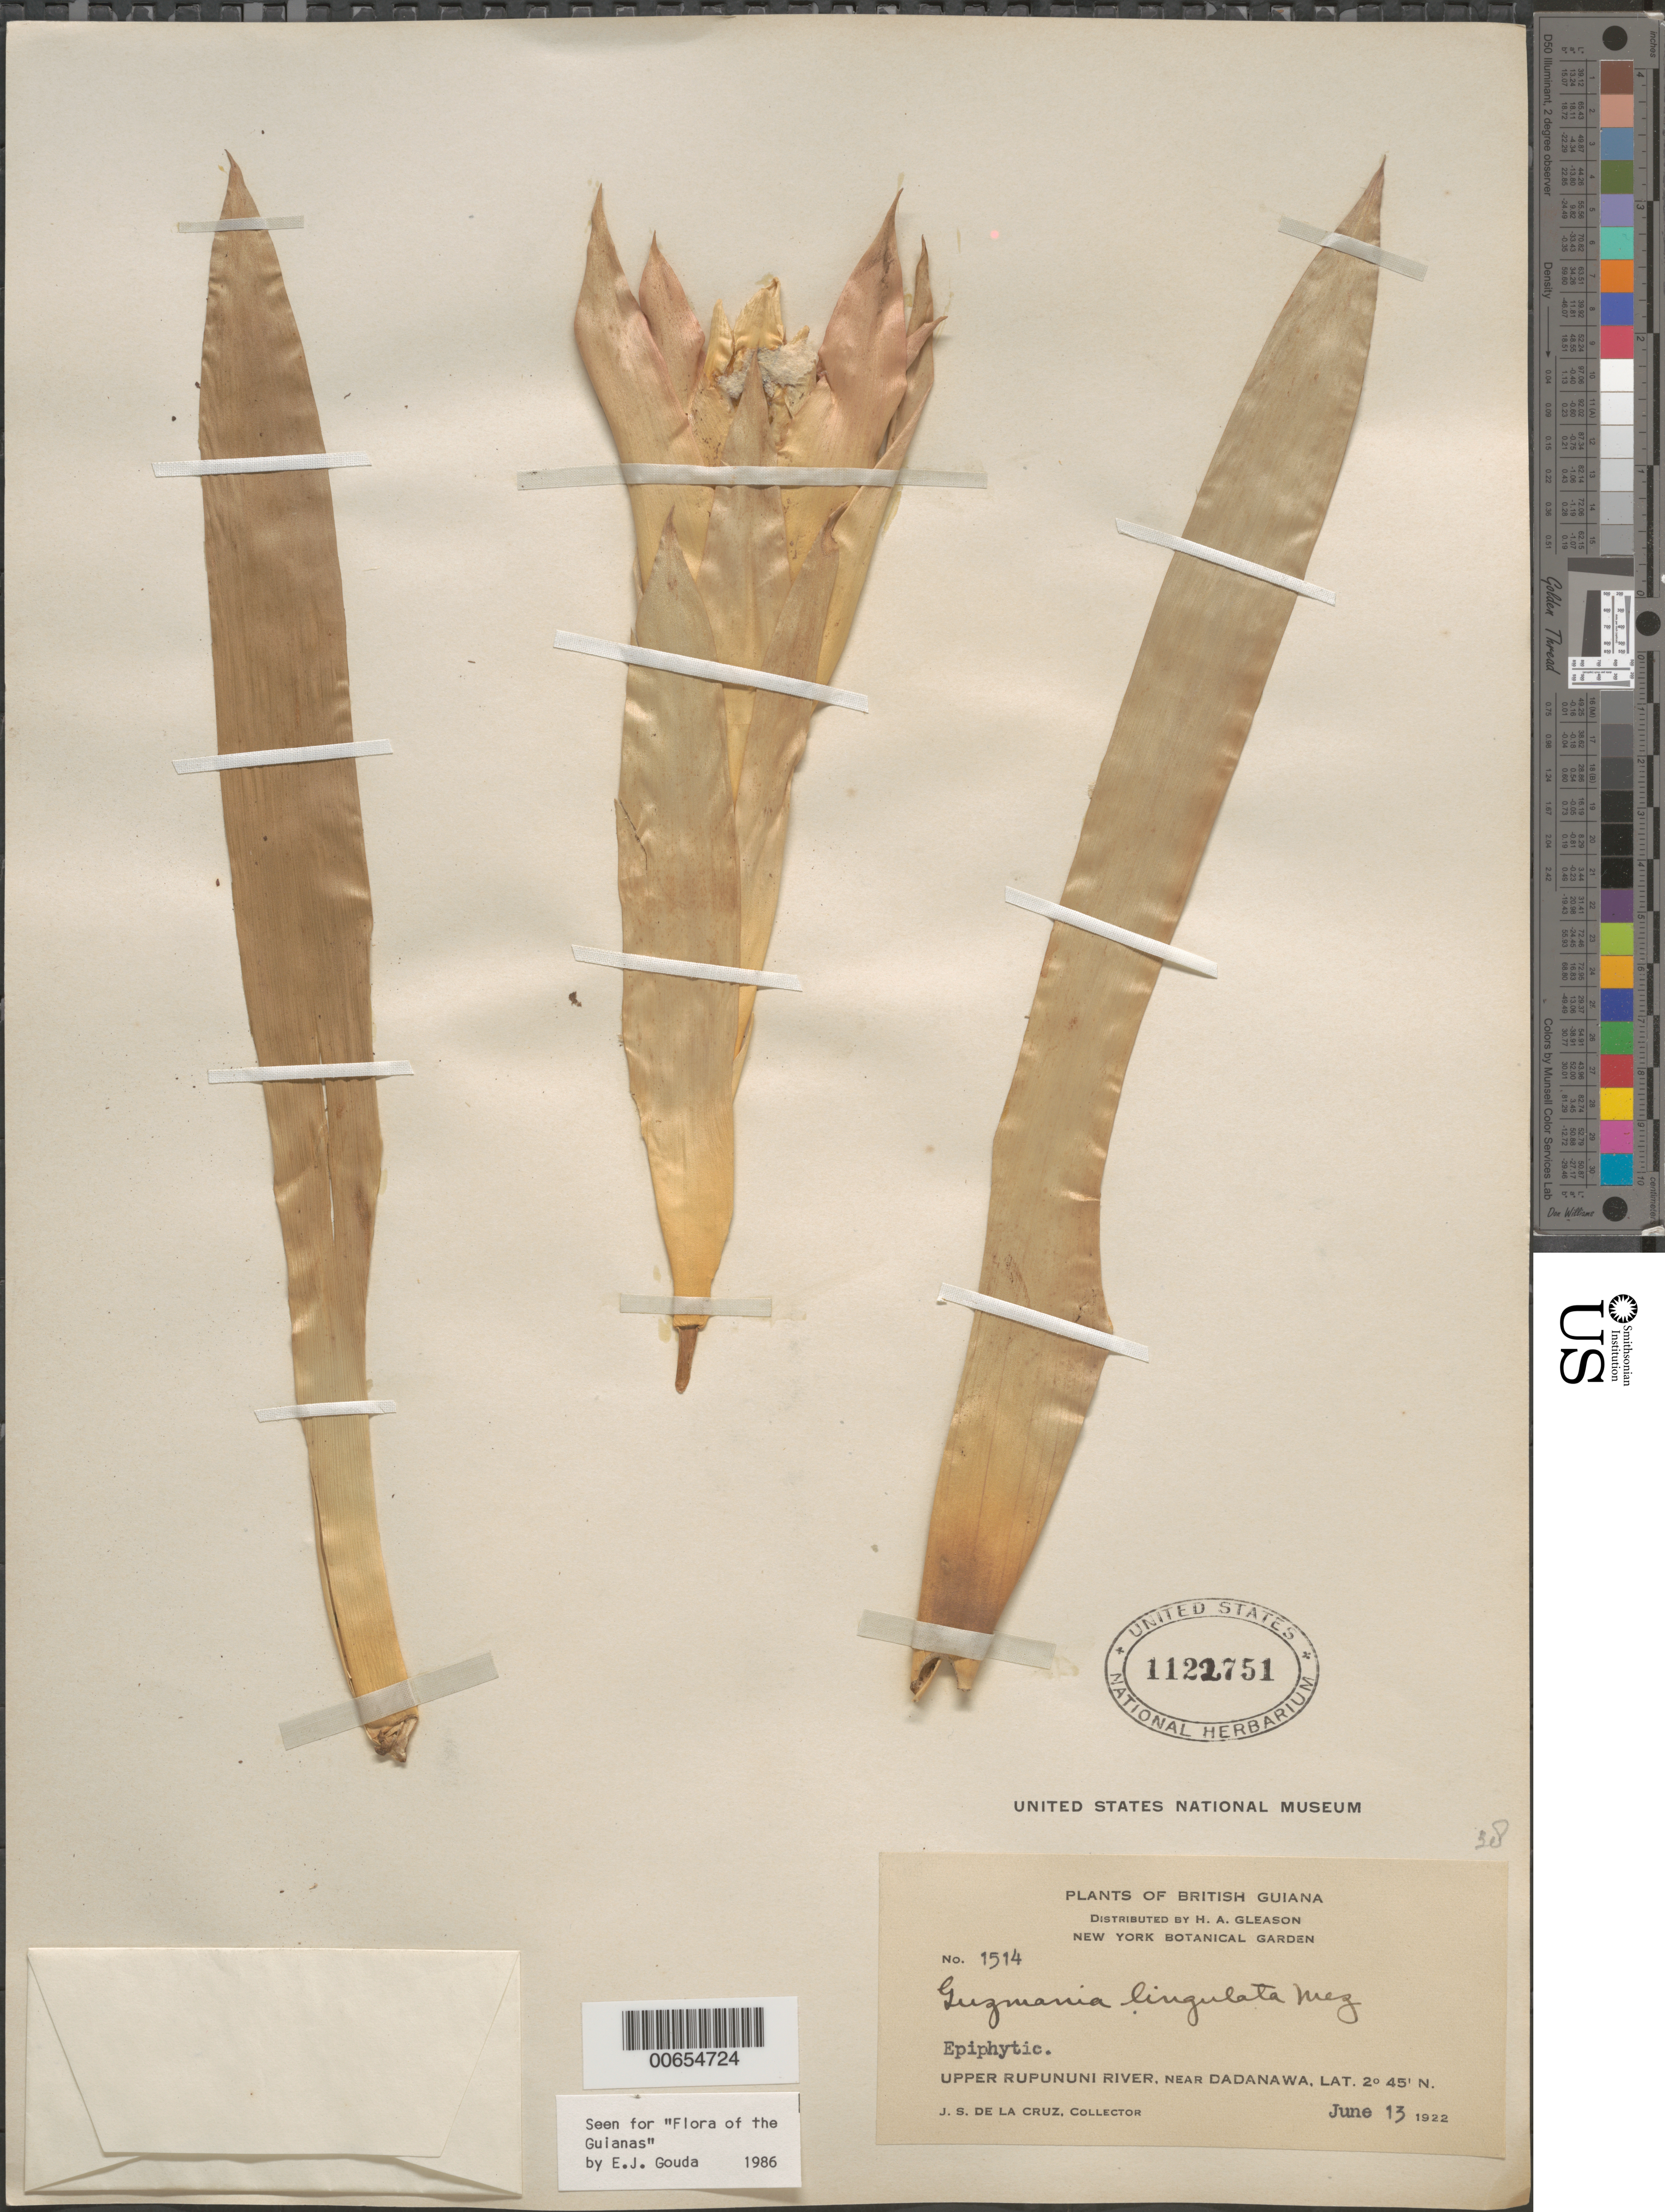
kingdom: Plantae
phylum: Tracheophyta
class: Liliopsida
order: Poales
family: Bromeliaceae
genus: Guzmania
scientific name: Guzmania lingulata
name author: (L.) Mez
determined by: Gouda, E. J.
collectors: J. S. de la Cruz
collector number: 1514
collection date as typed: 13-Jun-22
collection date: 1922-06-13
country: Guyana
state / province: U. Takutu-U. Essequibo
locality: Dadanawa, vic., upper Rupununi R.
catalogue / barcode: US 1122751